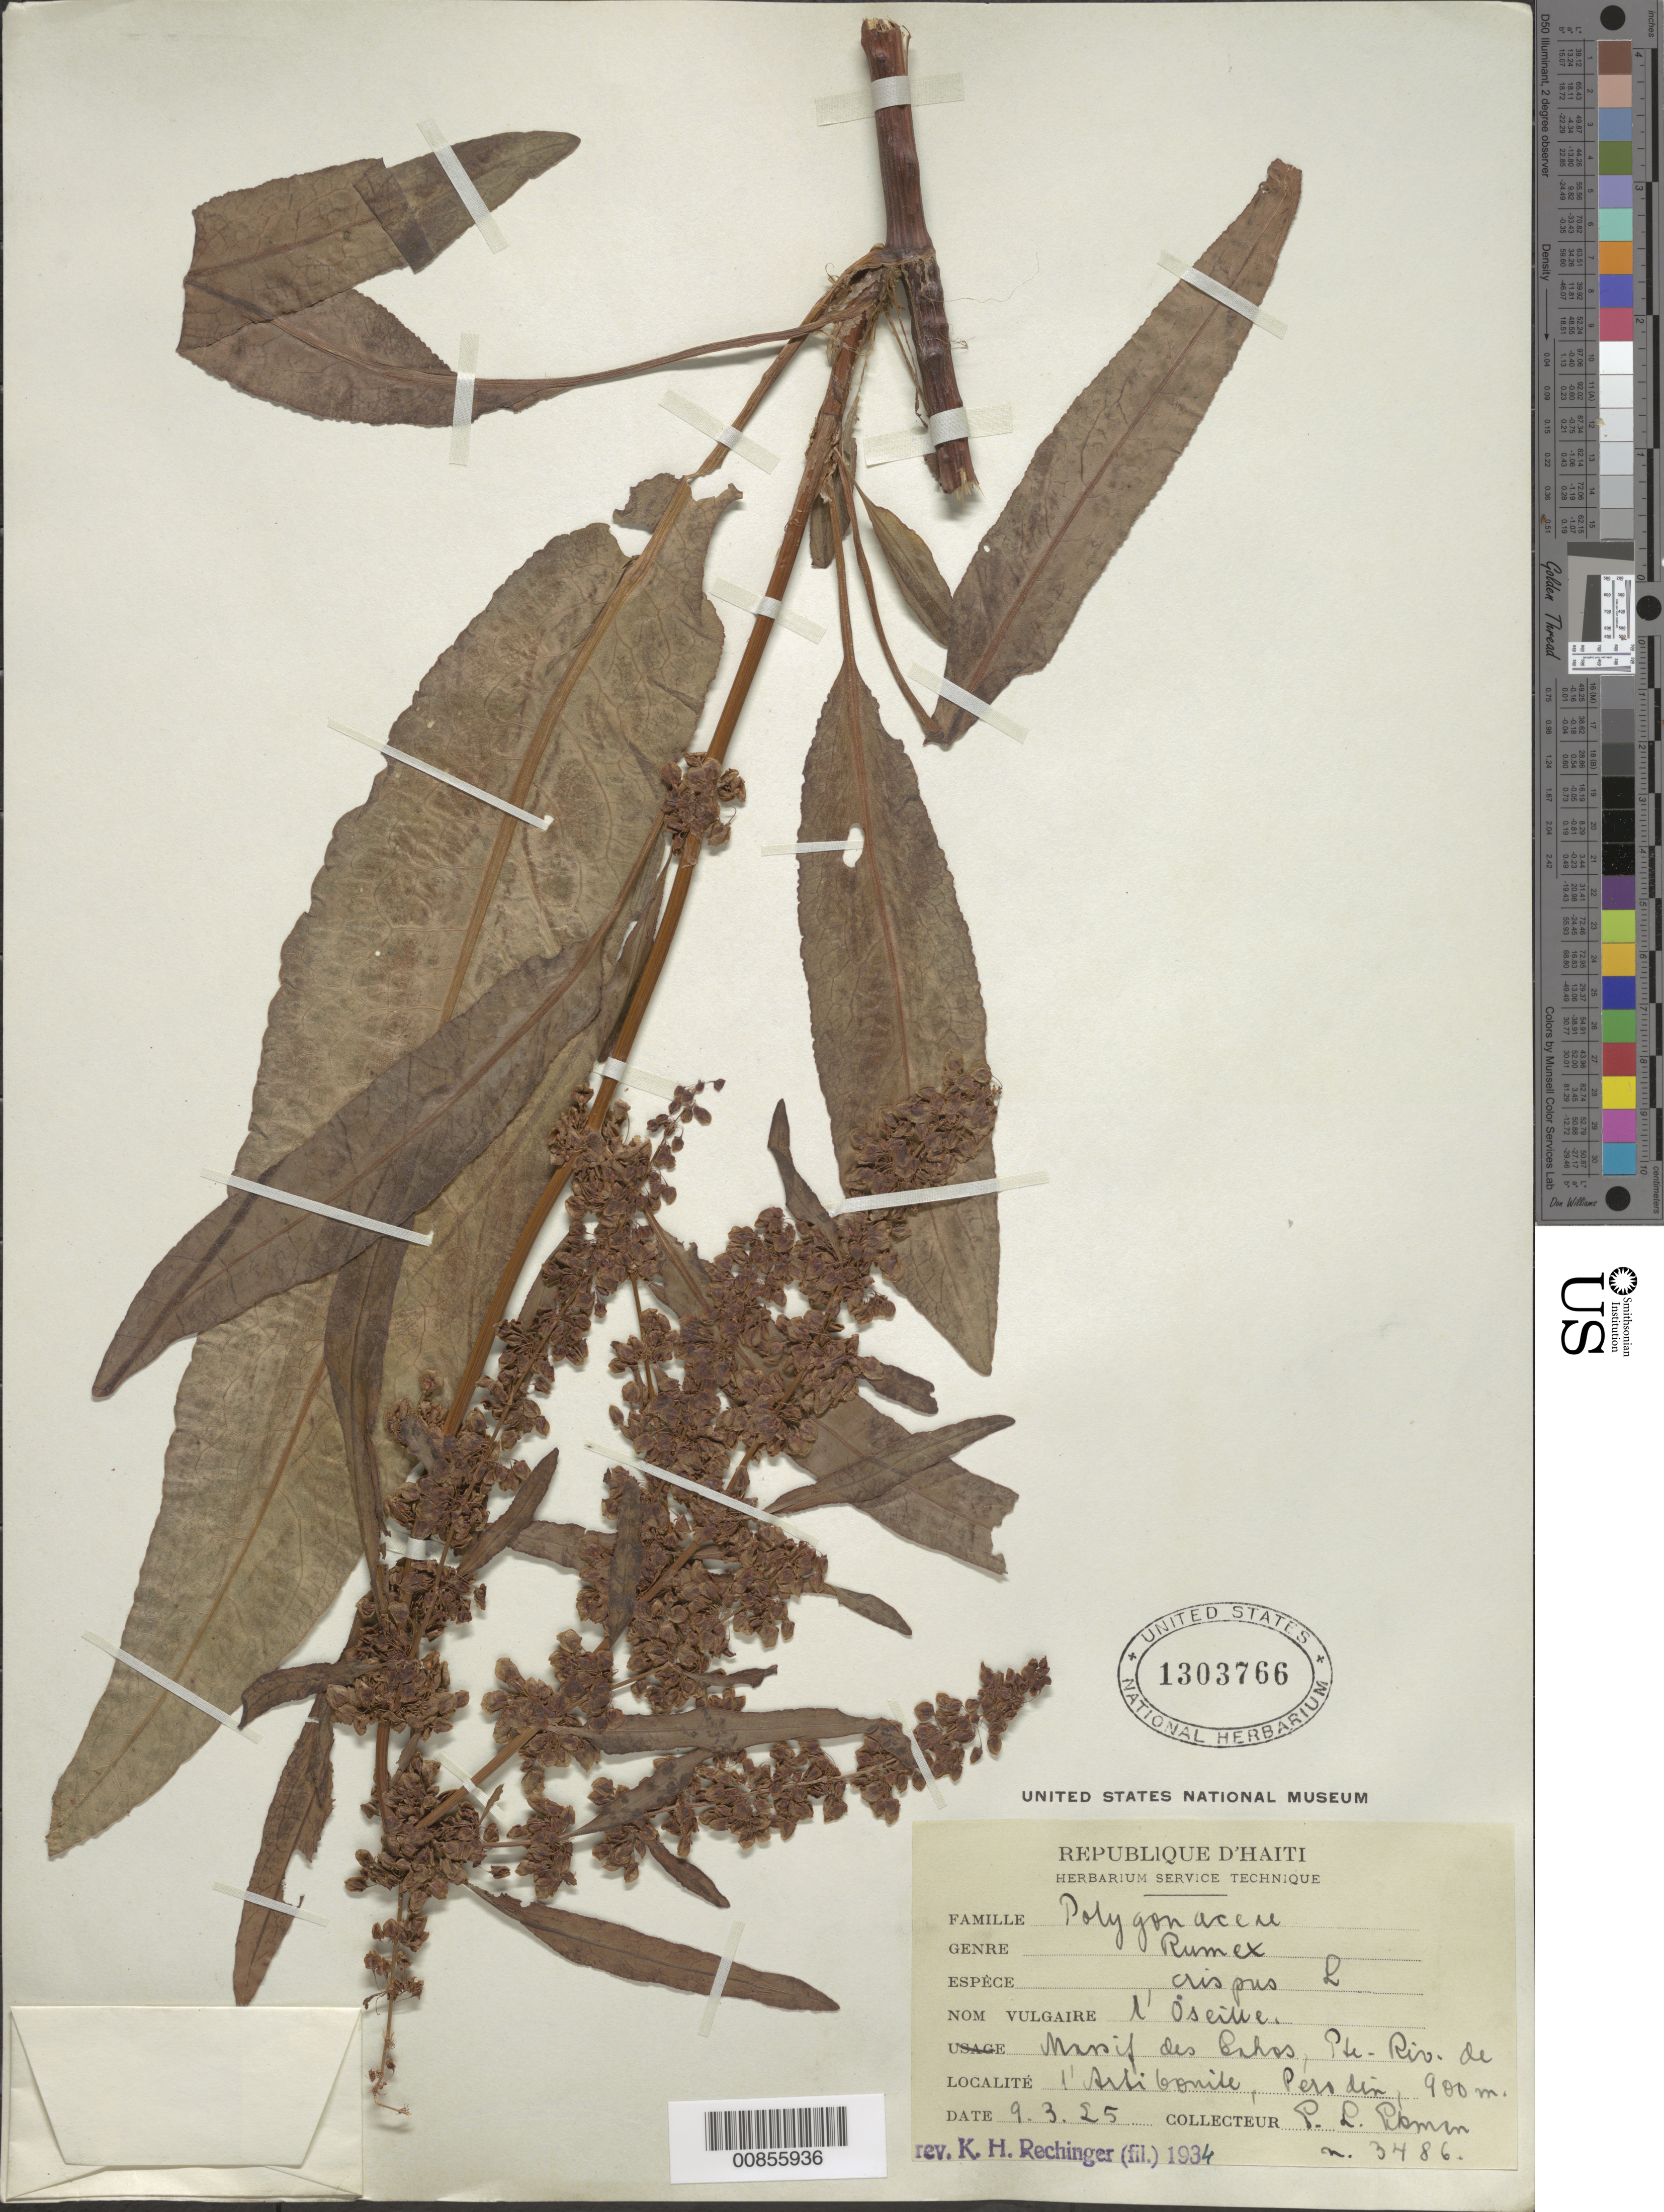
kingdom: Plantae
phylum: Tracheophyta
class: Magnoliopsida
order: Caryophyllales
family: Polygonaceae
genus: Rumex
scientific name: Rumex crispus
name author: L.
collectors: E. L. Ekman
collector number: H 3486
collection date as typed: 09 Mar 1925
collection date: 1925-03-09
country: Haiti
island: Hispaniola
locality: Massif des Cahos, Pte-Riv. de l'Artibonite, Perodin.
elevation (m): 900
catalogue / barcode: US 1303766